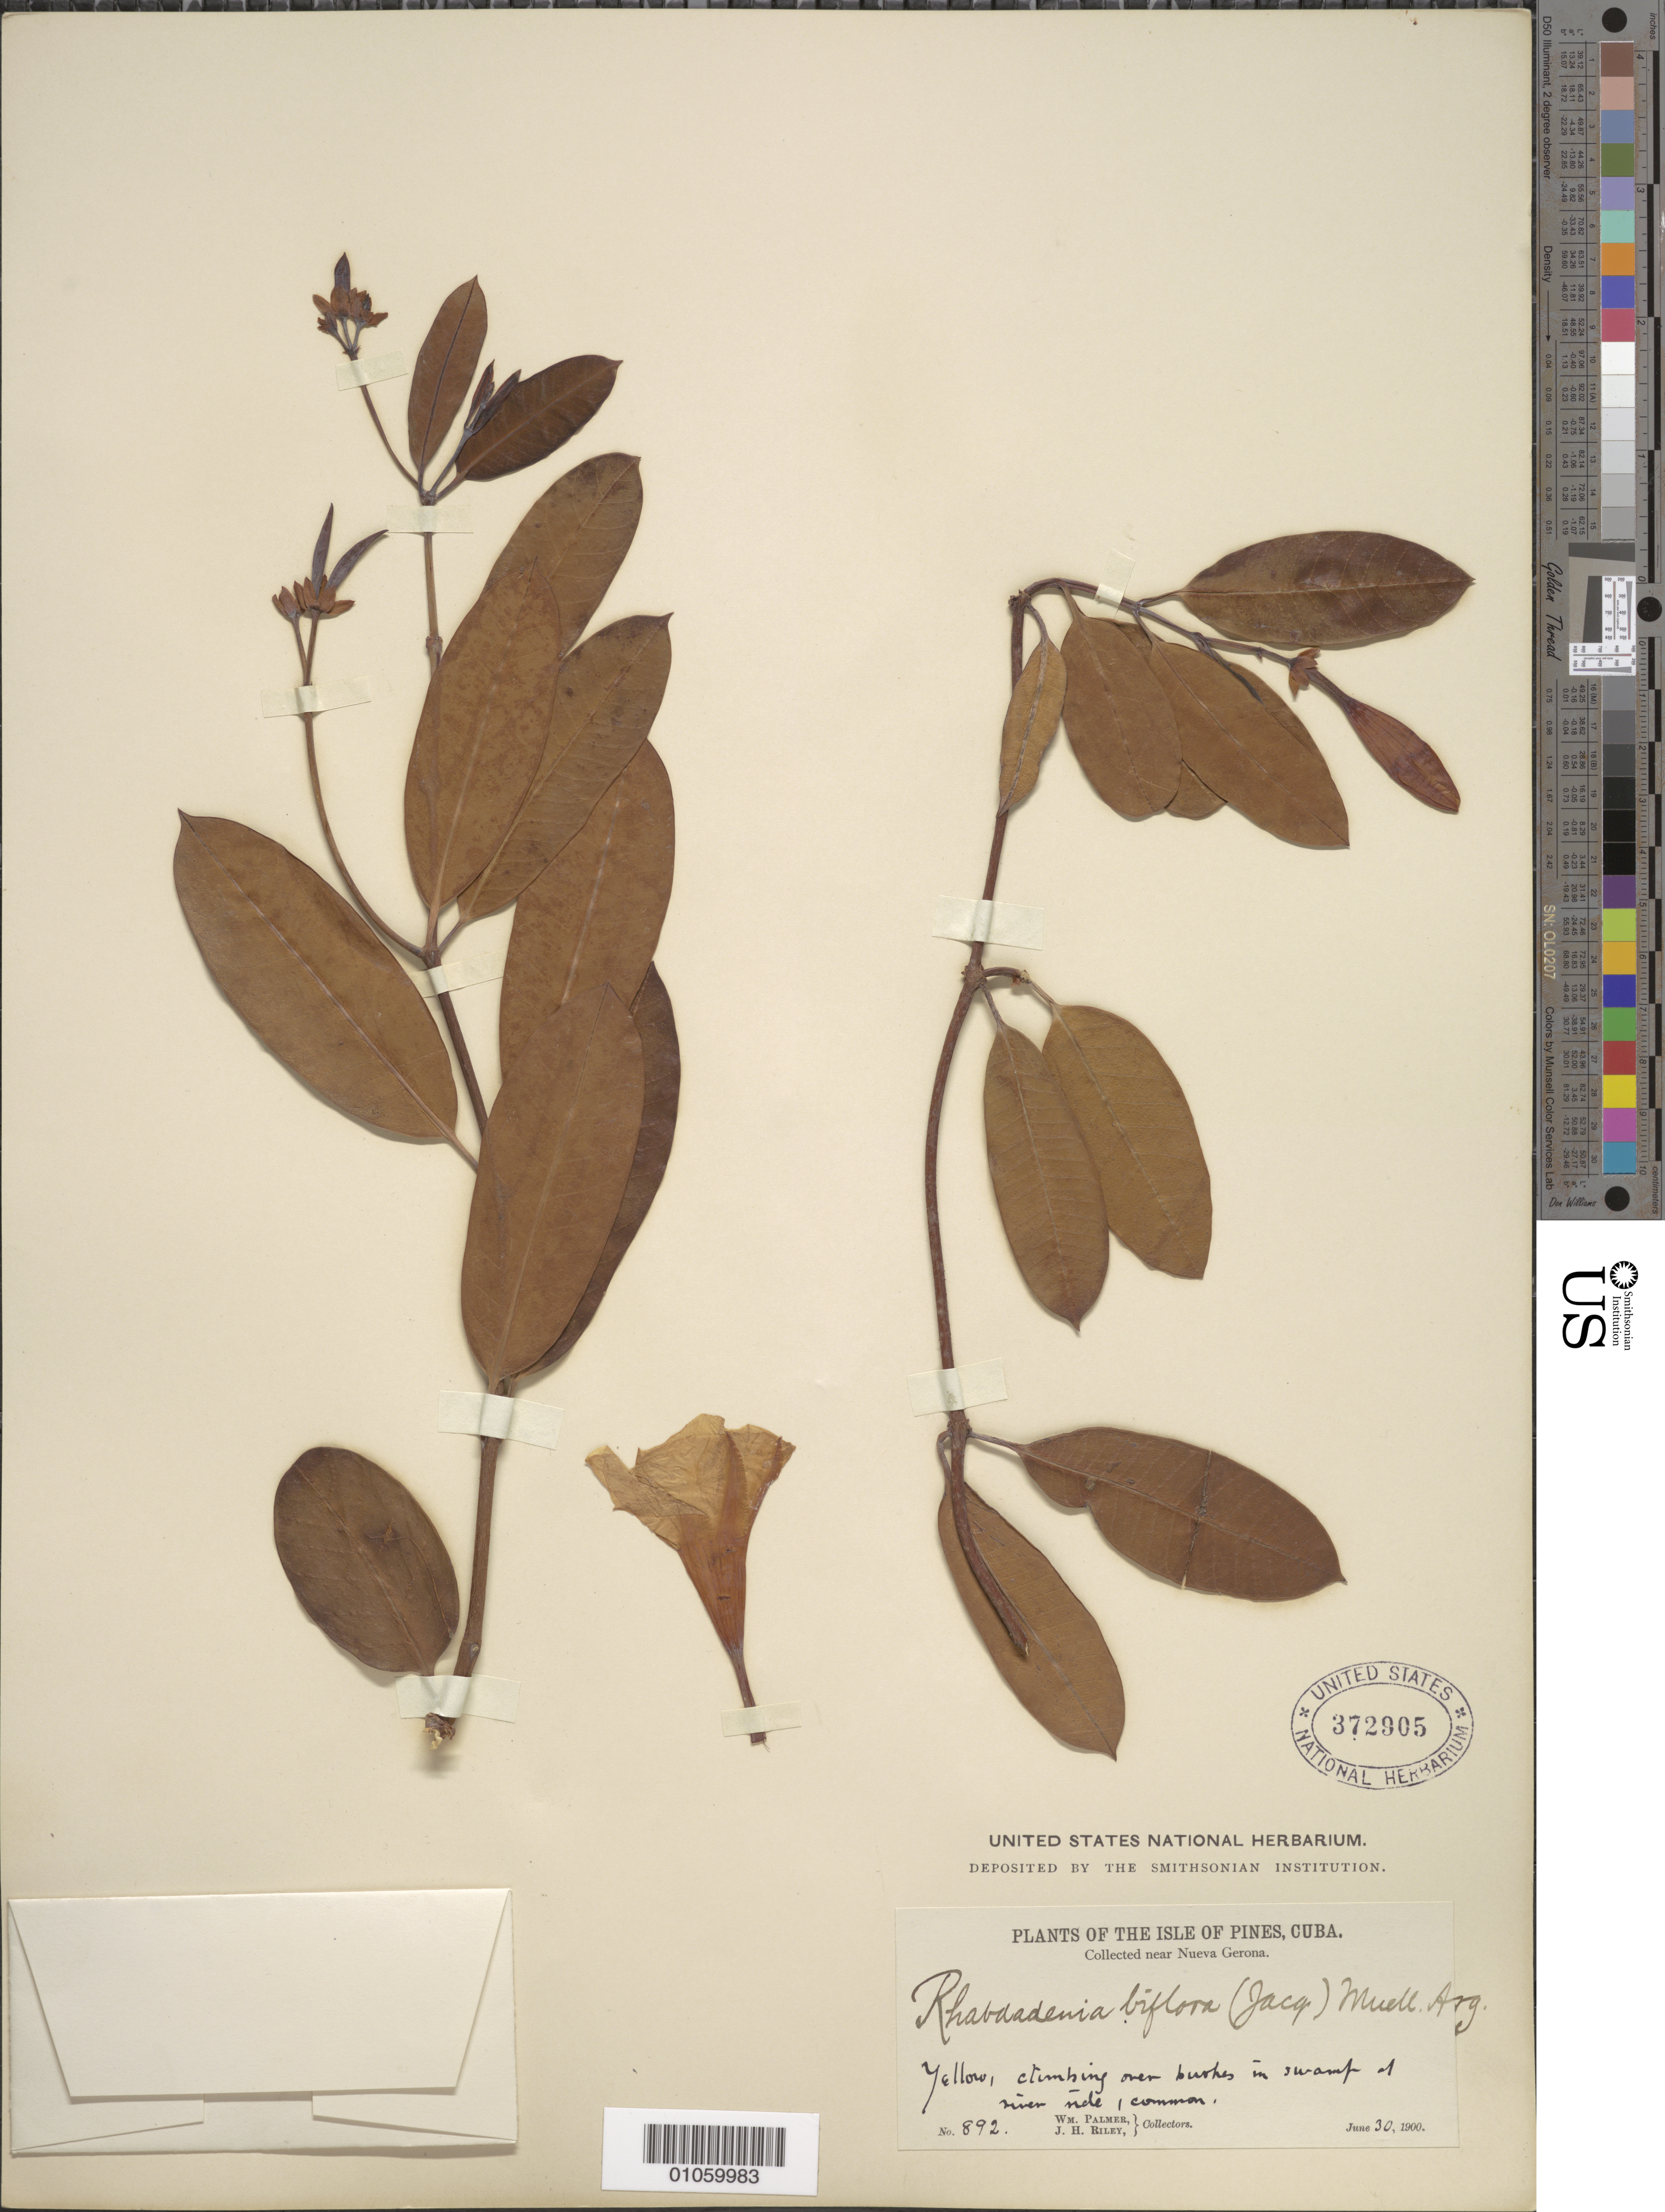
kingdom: Plantae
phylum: Tracheophyta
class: Magnoliopsida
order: Gentianales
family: Apocynaceae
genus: Rhabdadenia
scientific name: Rhabdadenia biflora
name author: (Jacq.) Müll. Arg.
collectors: W. Palmer & J. H. Riley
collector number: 892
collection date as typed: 30 Jun 1900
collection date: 1900-06-30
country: Cuba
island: Isla de la Juventud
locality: River side of swamp, near Nueva Gerona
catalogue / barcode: US 372905